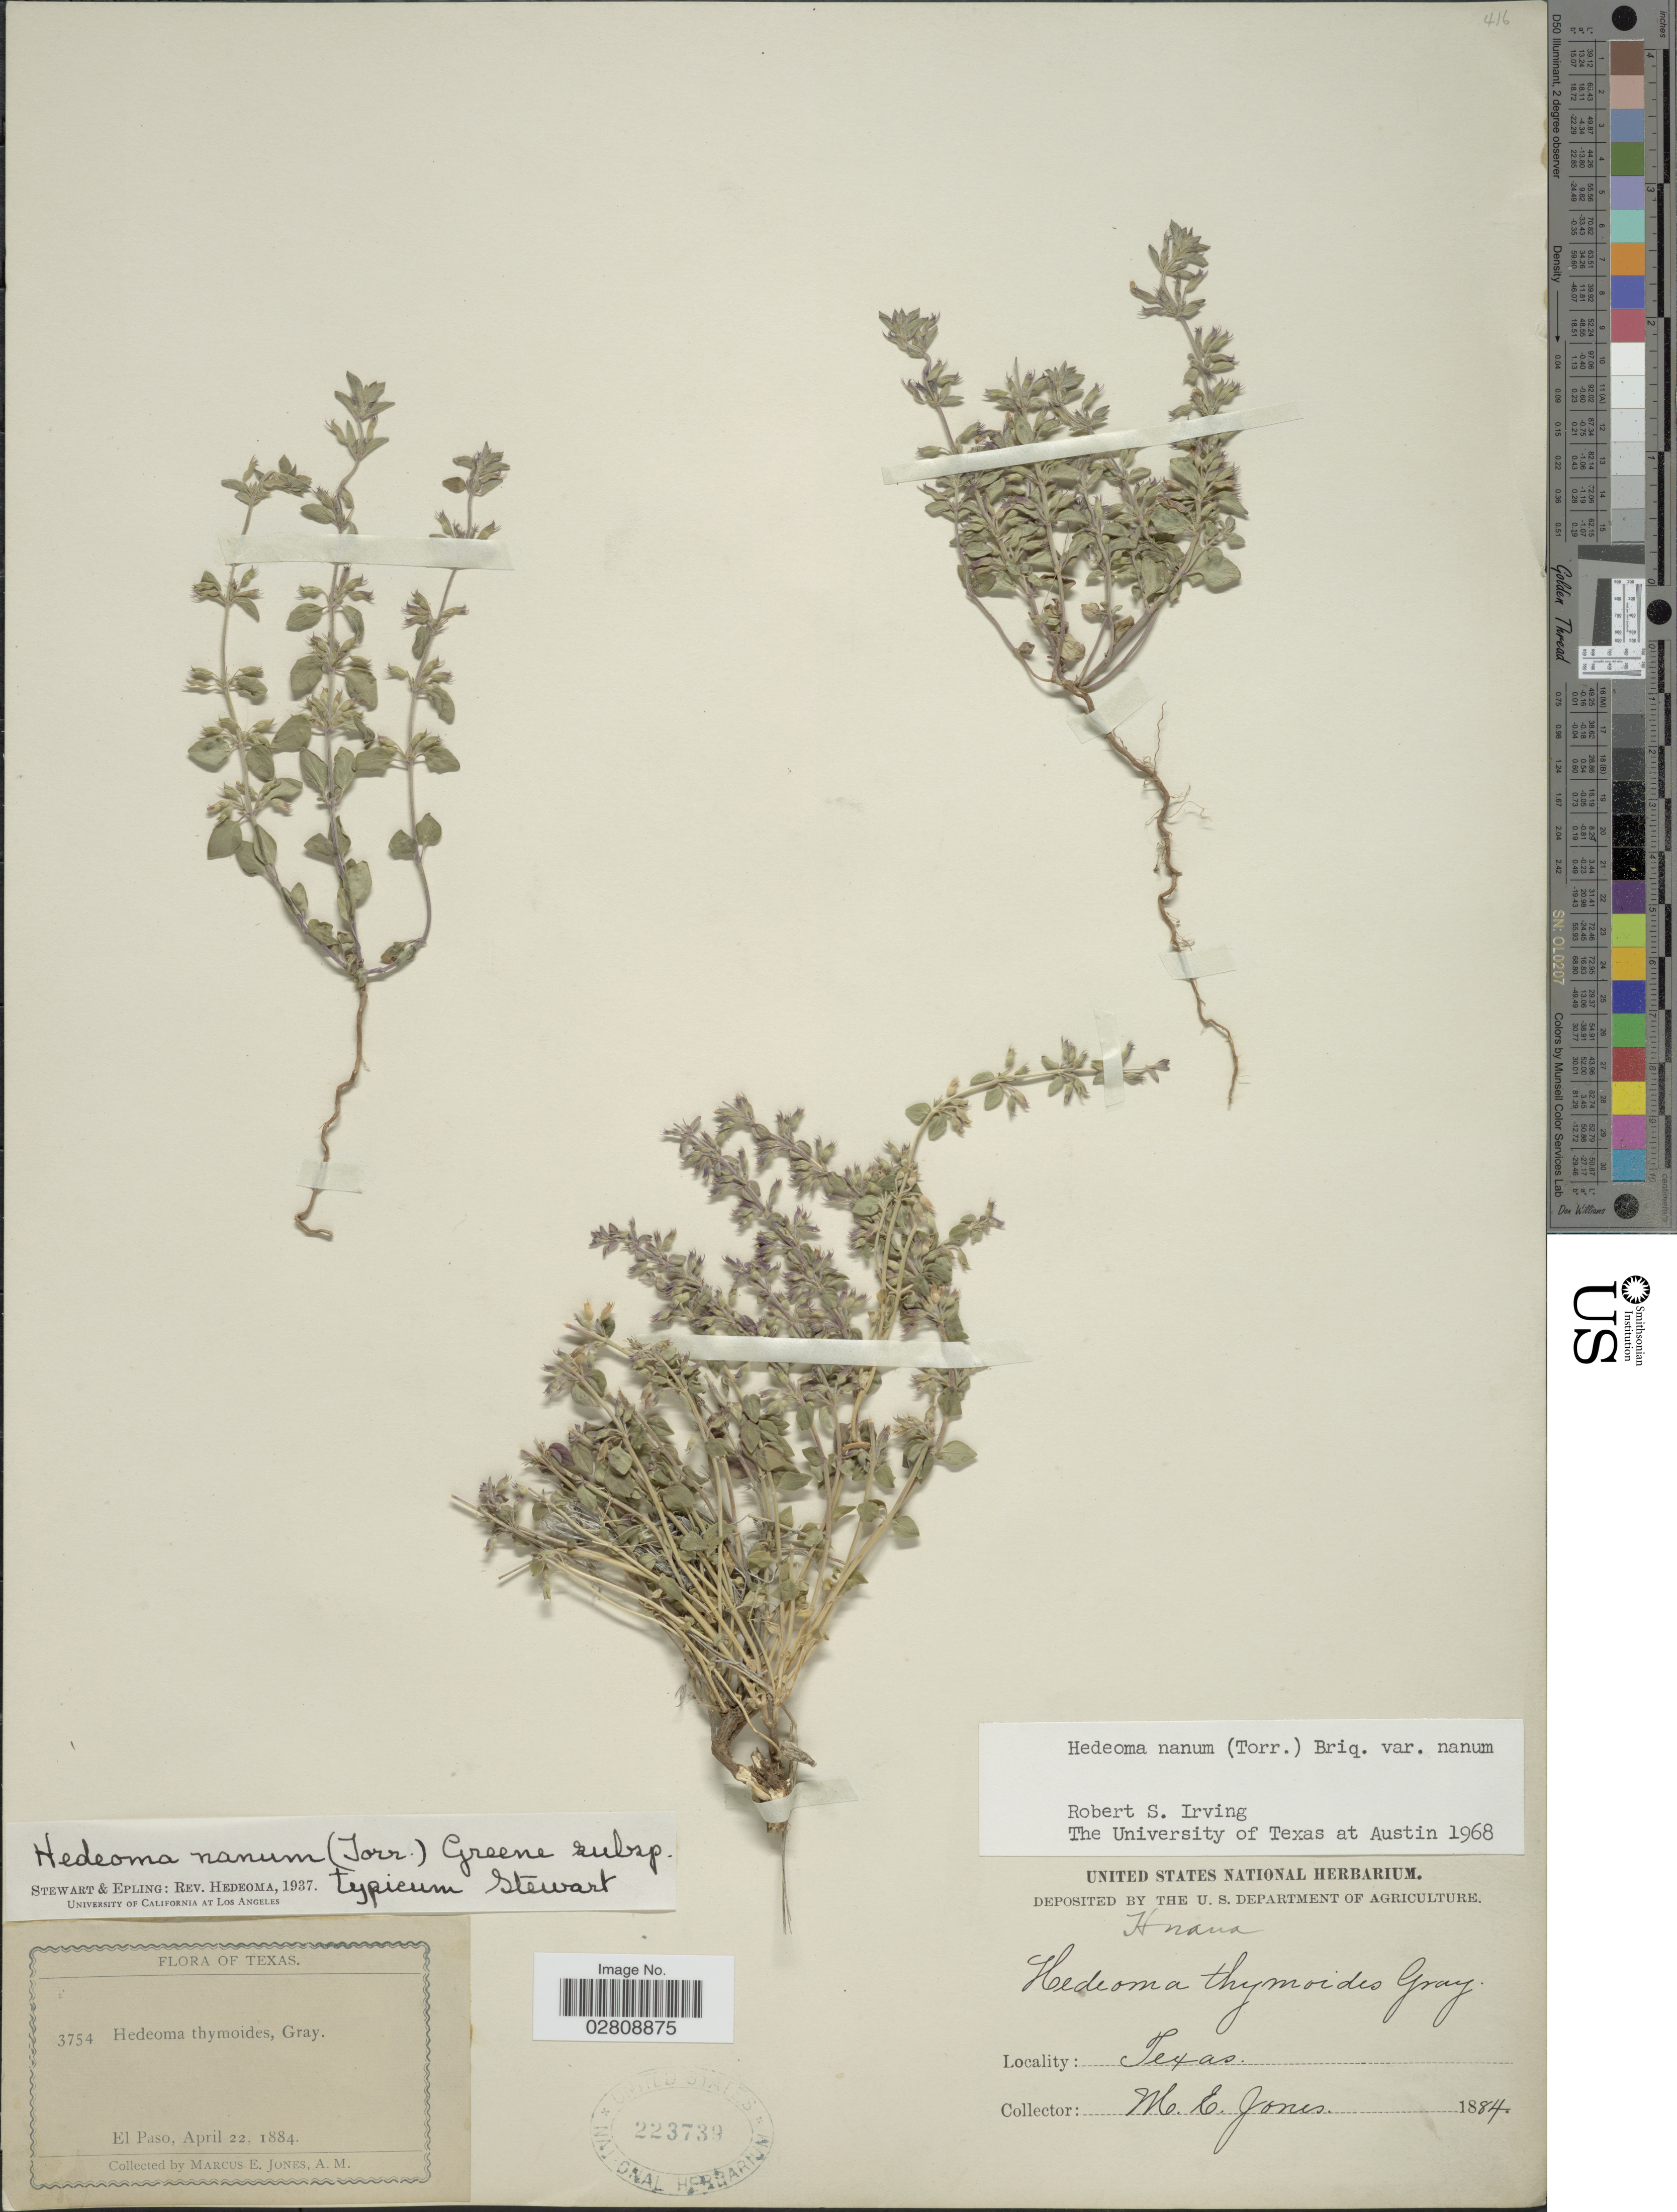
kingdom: Plantae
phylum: Tracheophyta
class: Magnoliopsida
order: Lamiales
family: Lamiaceae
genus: Hedeoma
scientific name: Hedeoma nana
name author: (Torr.) Briq.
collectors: M. E. Jones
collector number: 3754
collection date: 1884-04-22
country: United States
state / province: Texas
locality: El Paso.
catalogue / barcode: US 223739